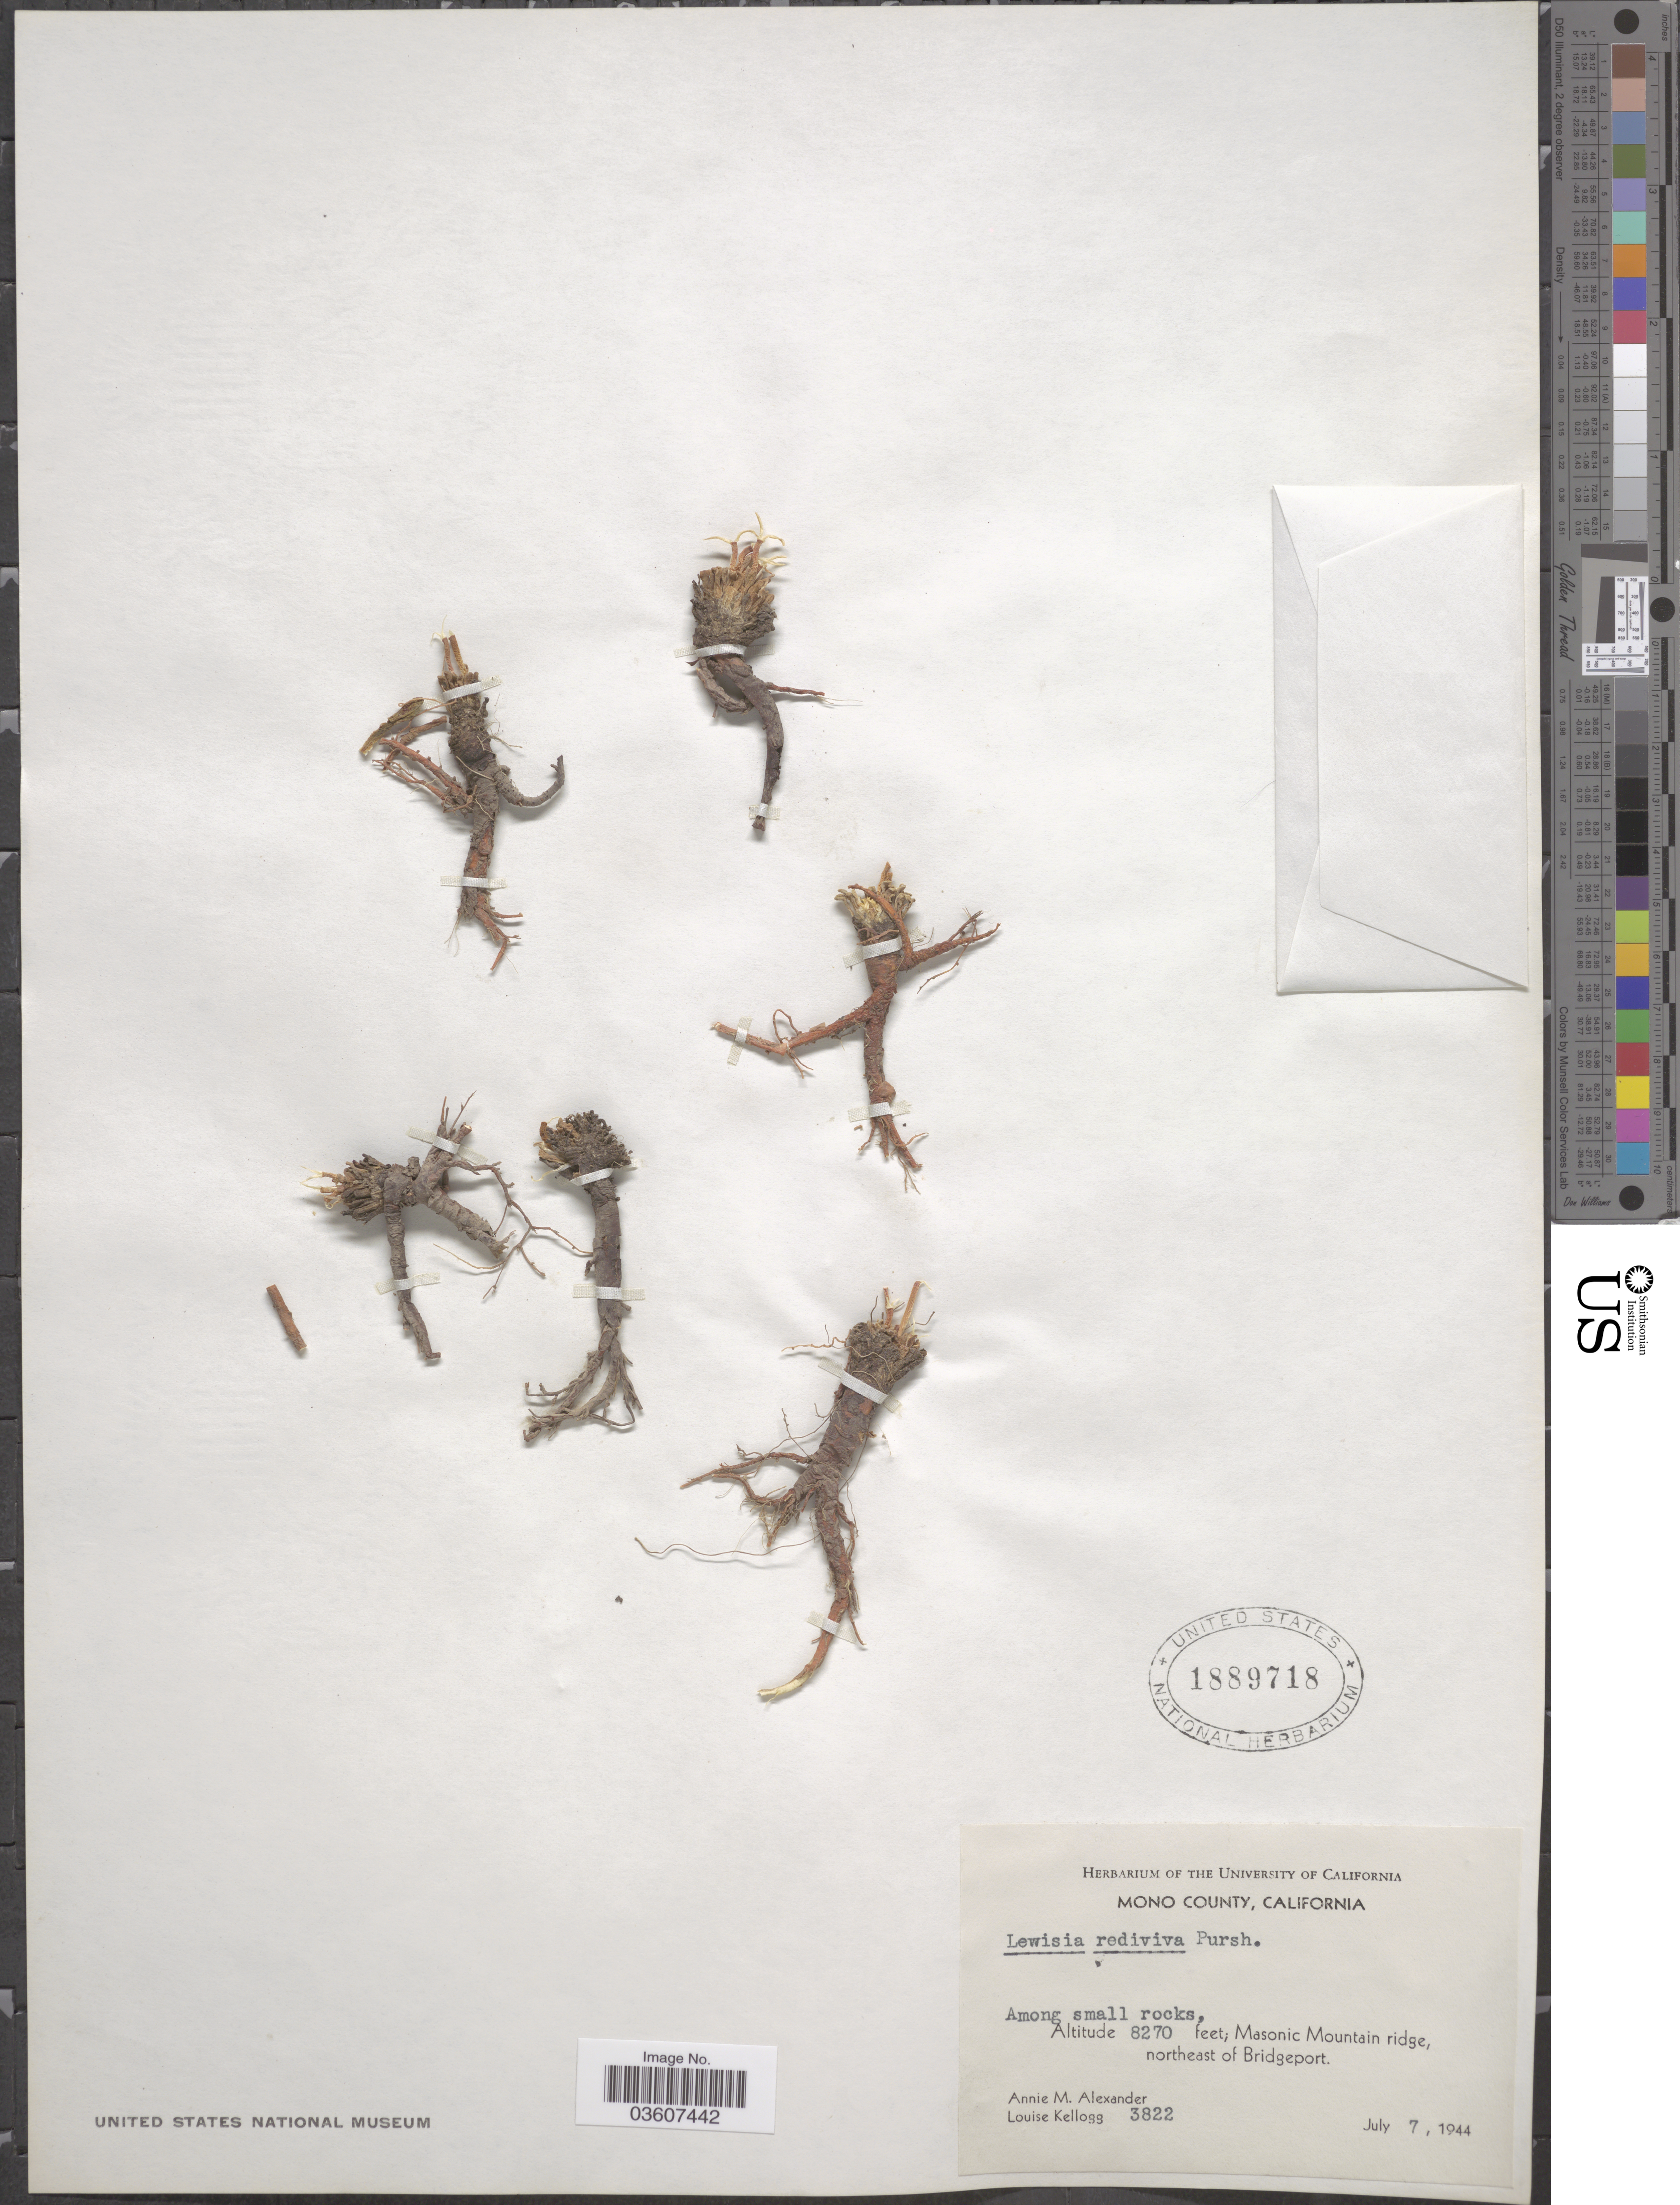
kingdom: Plantae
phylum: Tracheophyta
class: Magnoliopsida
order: Caryophyllales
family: Montiaceae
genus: Lewisia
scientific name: Lewisia rediviva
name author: Pursh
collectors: A. M. Alexander & L. Kellogg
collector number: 3822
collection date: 1944-07-07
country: United States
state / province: California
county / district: Mono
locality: Mono County. Masonic Mountain ridge, northeast of Bridgeport.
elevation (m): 2521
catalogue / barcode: US 1889718